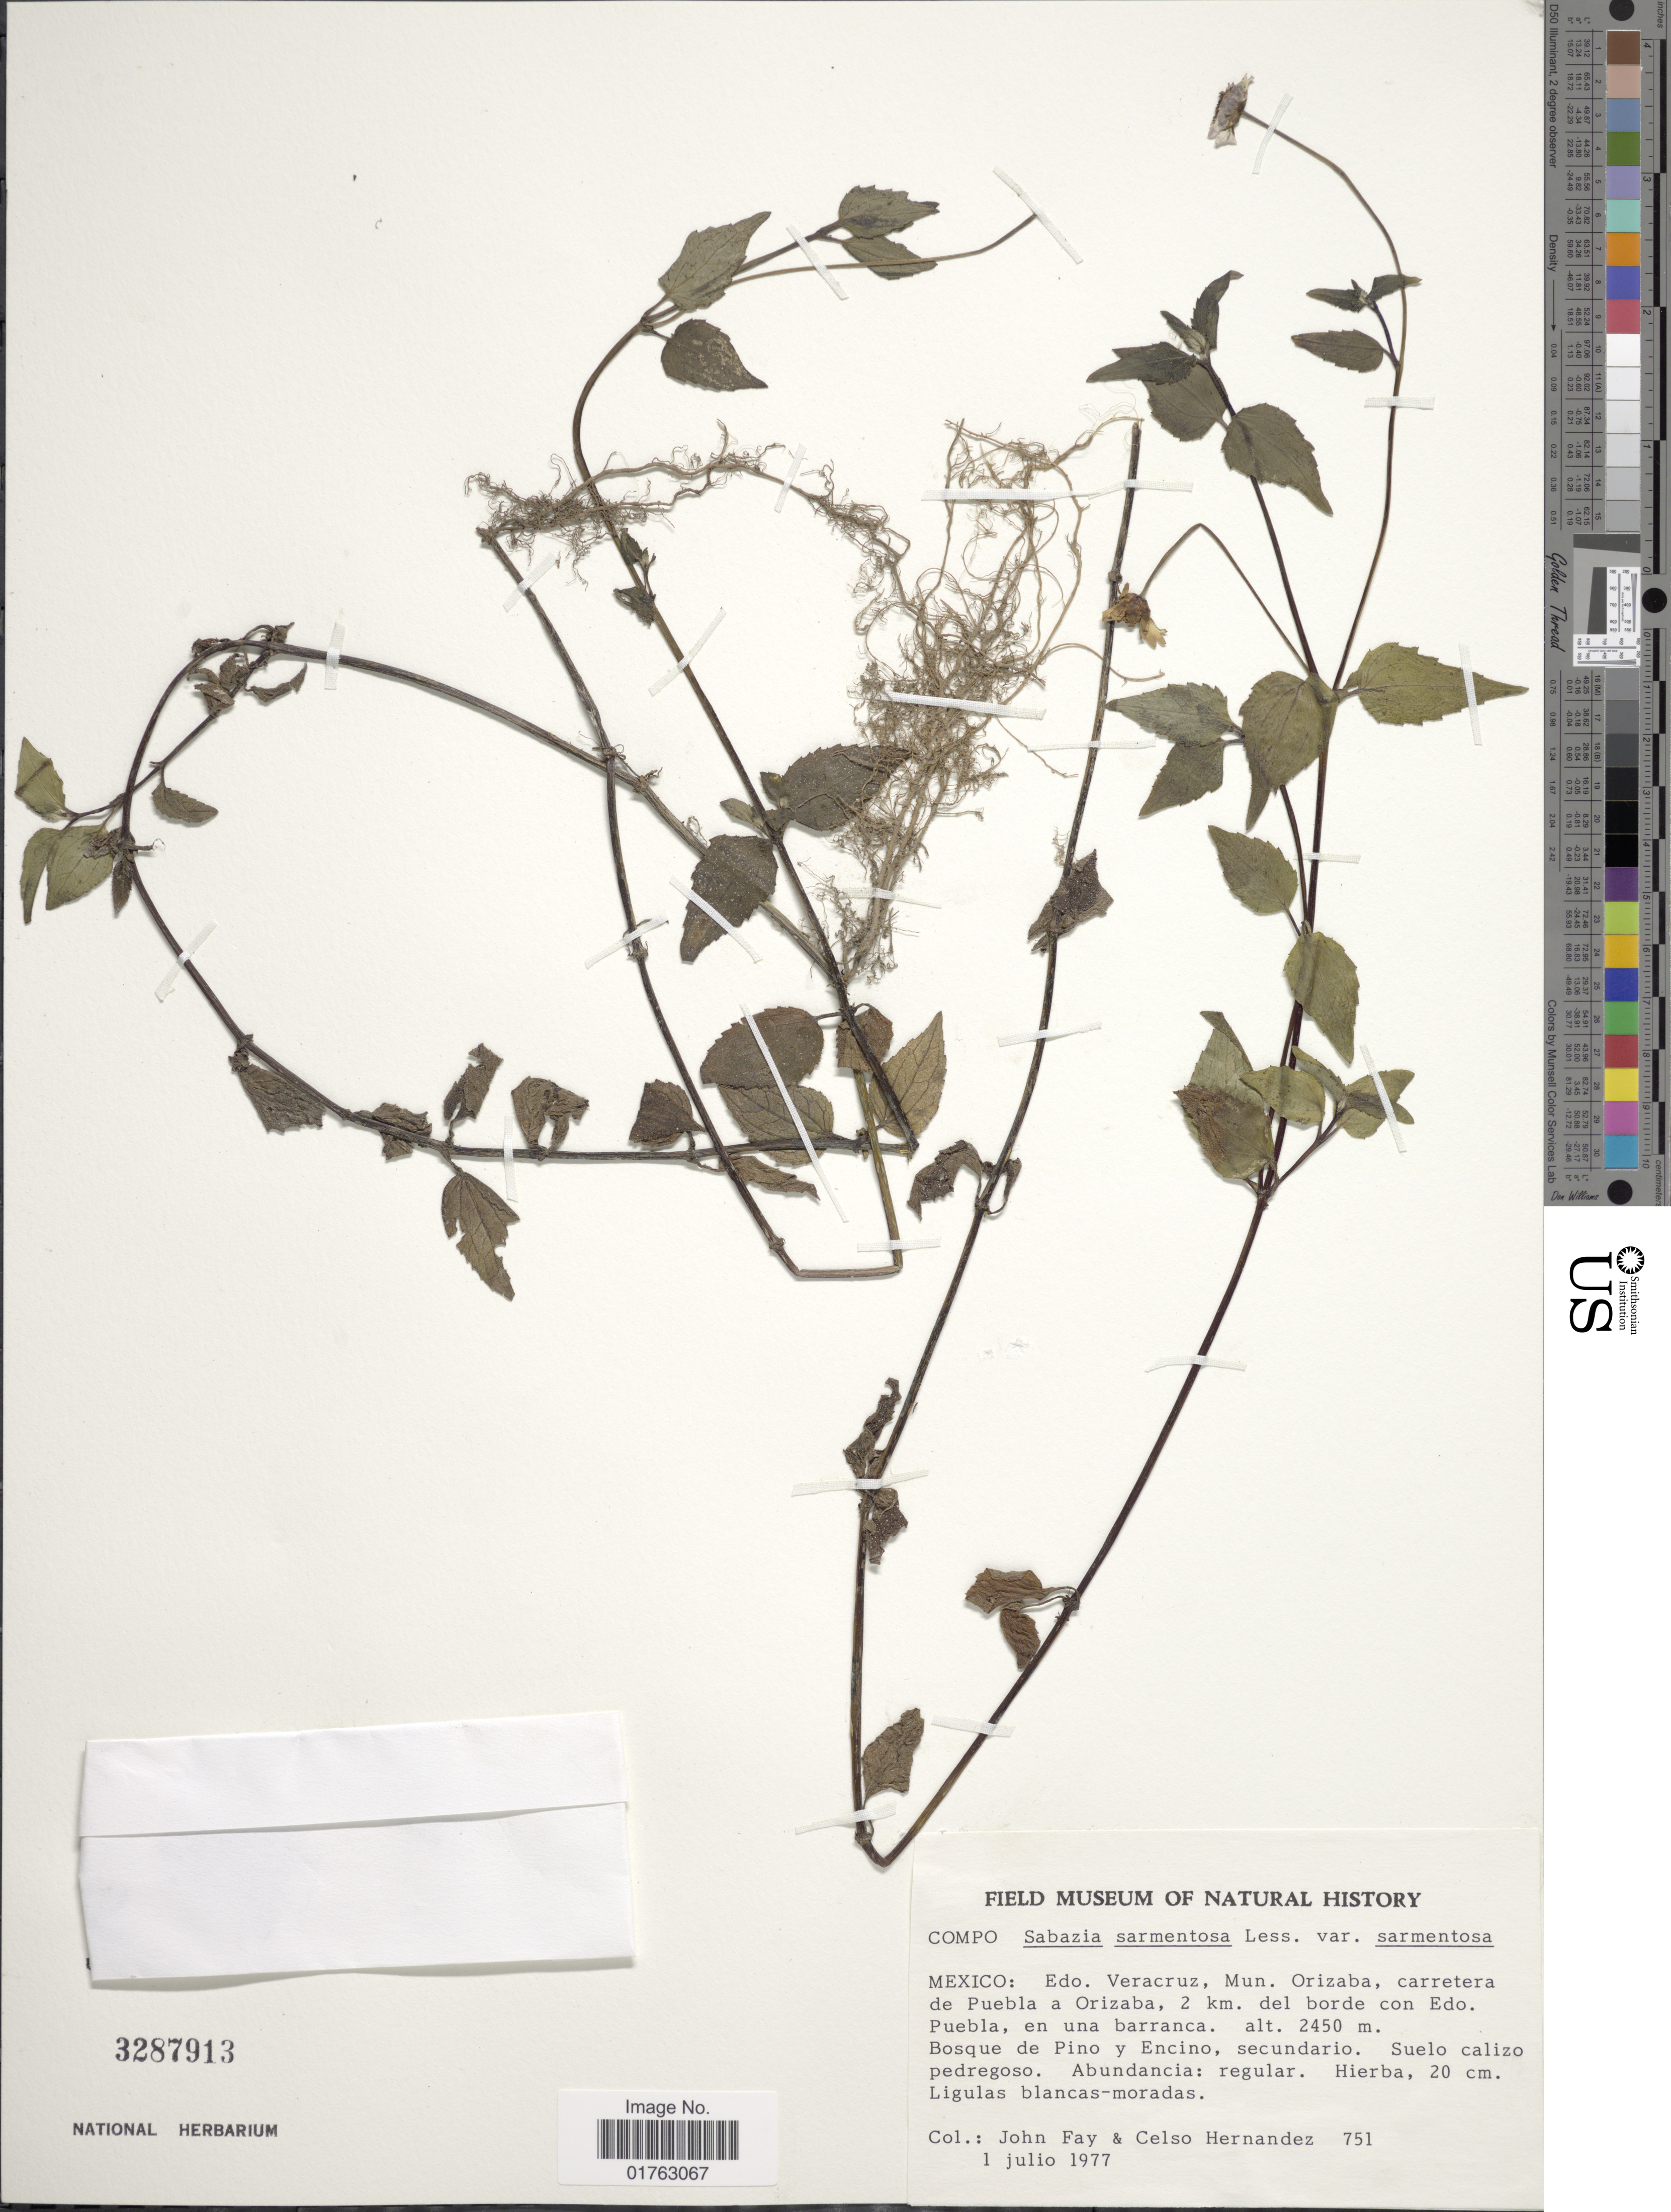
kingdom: Plantae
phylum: Tracheophyta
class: Magnoliopsida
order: Asterales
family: Asteraceae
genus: Sabazia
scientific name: Sabazia sarmentosa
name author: Less.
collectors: J. M. Fay & C. Hernandez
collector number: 751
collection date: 1977-07-01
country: Mexico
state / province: Veracruz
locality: Mun. Orizaba, carretera de Puebla a Orizaba, 2 km. del borde con Edo. Puebla, en una barranca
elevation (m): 2450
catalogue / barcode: US 3287913